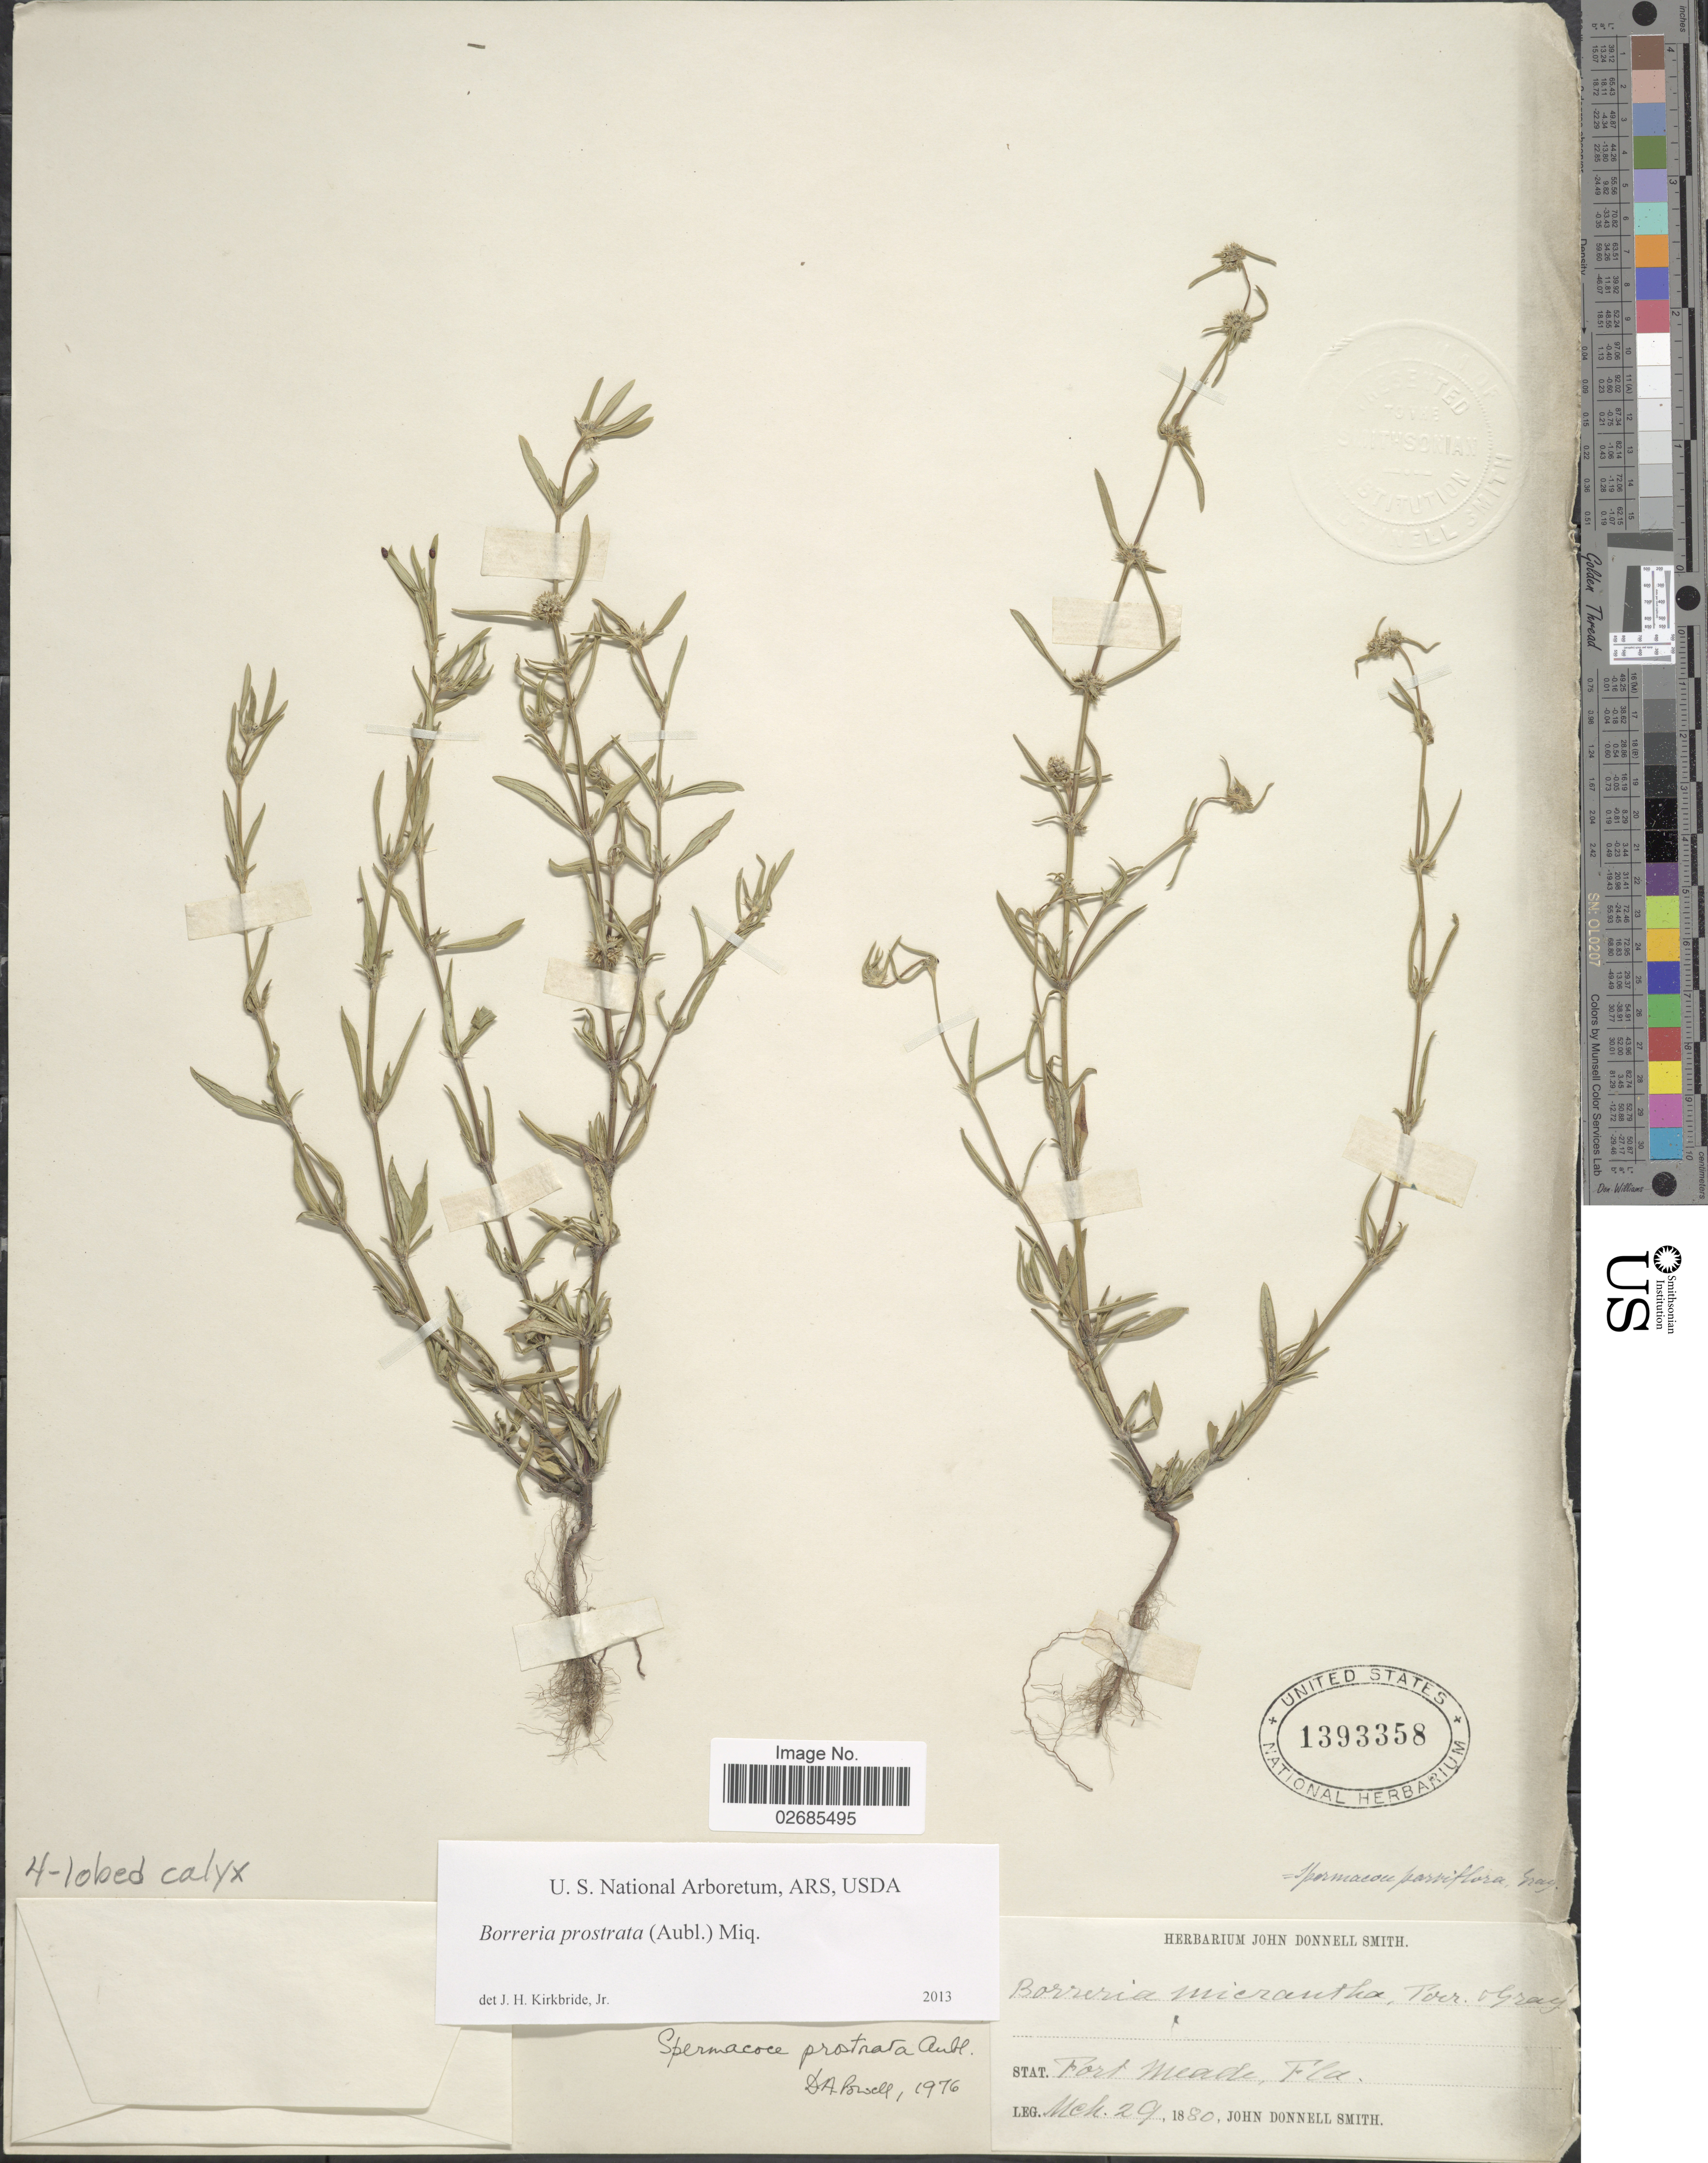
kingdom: Plantae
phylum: Tracheophyta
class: Magnoliopsida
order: Gentianales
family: Rubiaceae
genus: Borreria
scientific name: Borreria prostrata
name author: (Aubl.) Miq.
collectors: J. Donnell Smith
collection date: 1880-03-29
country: United States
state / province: Florida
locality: Fort Meade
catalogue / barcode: US 1393358